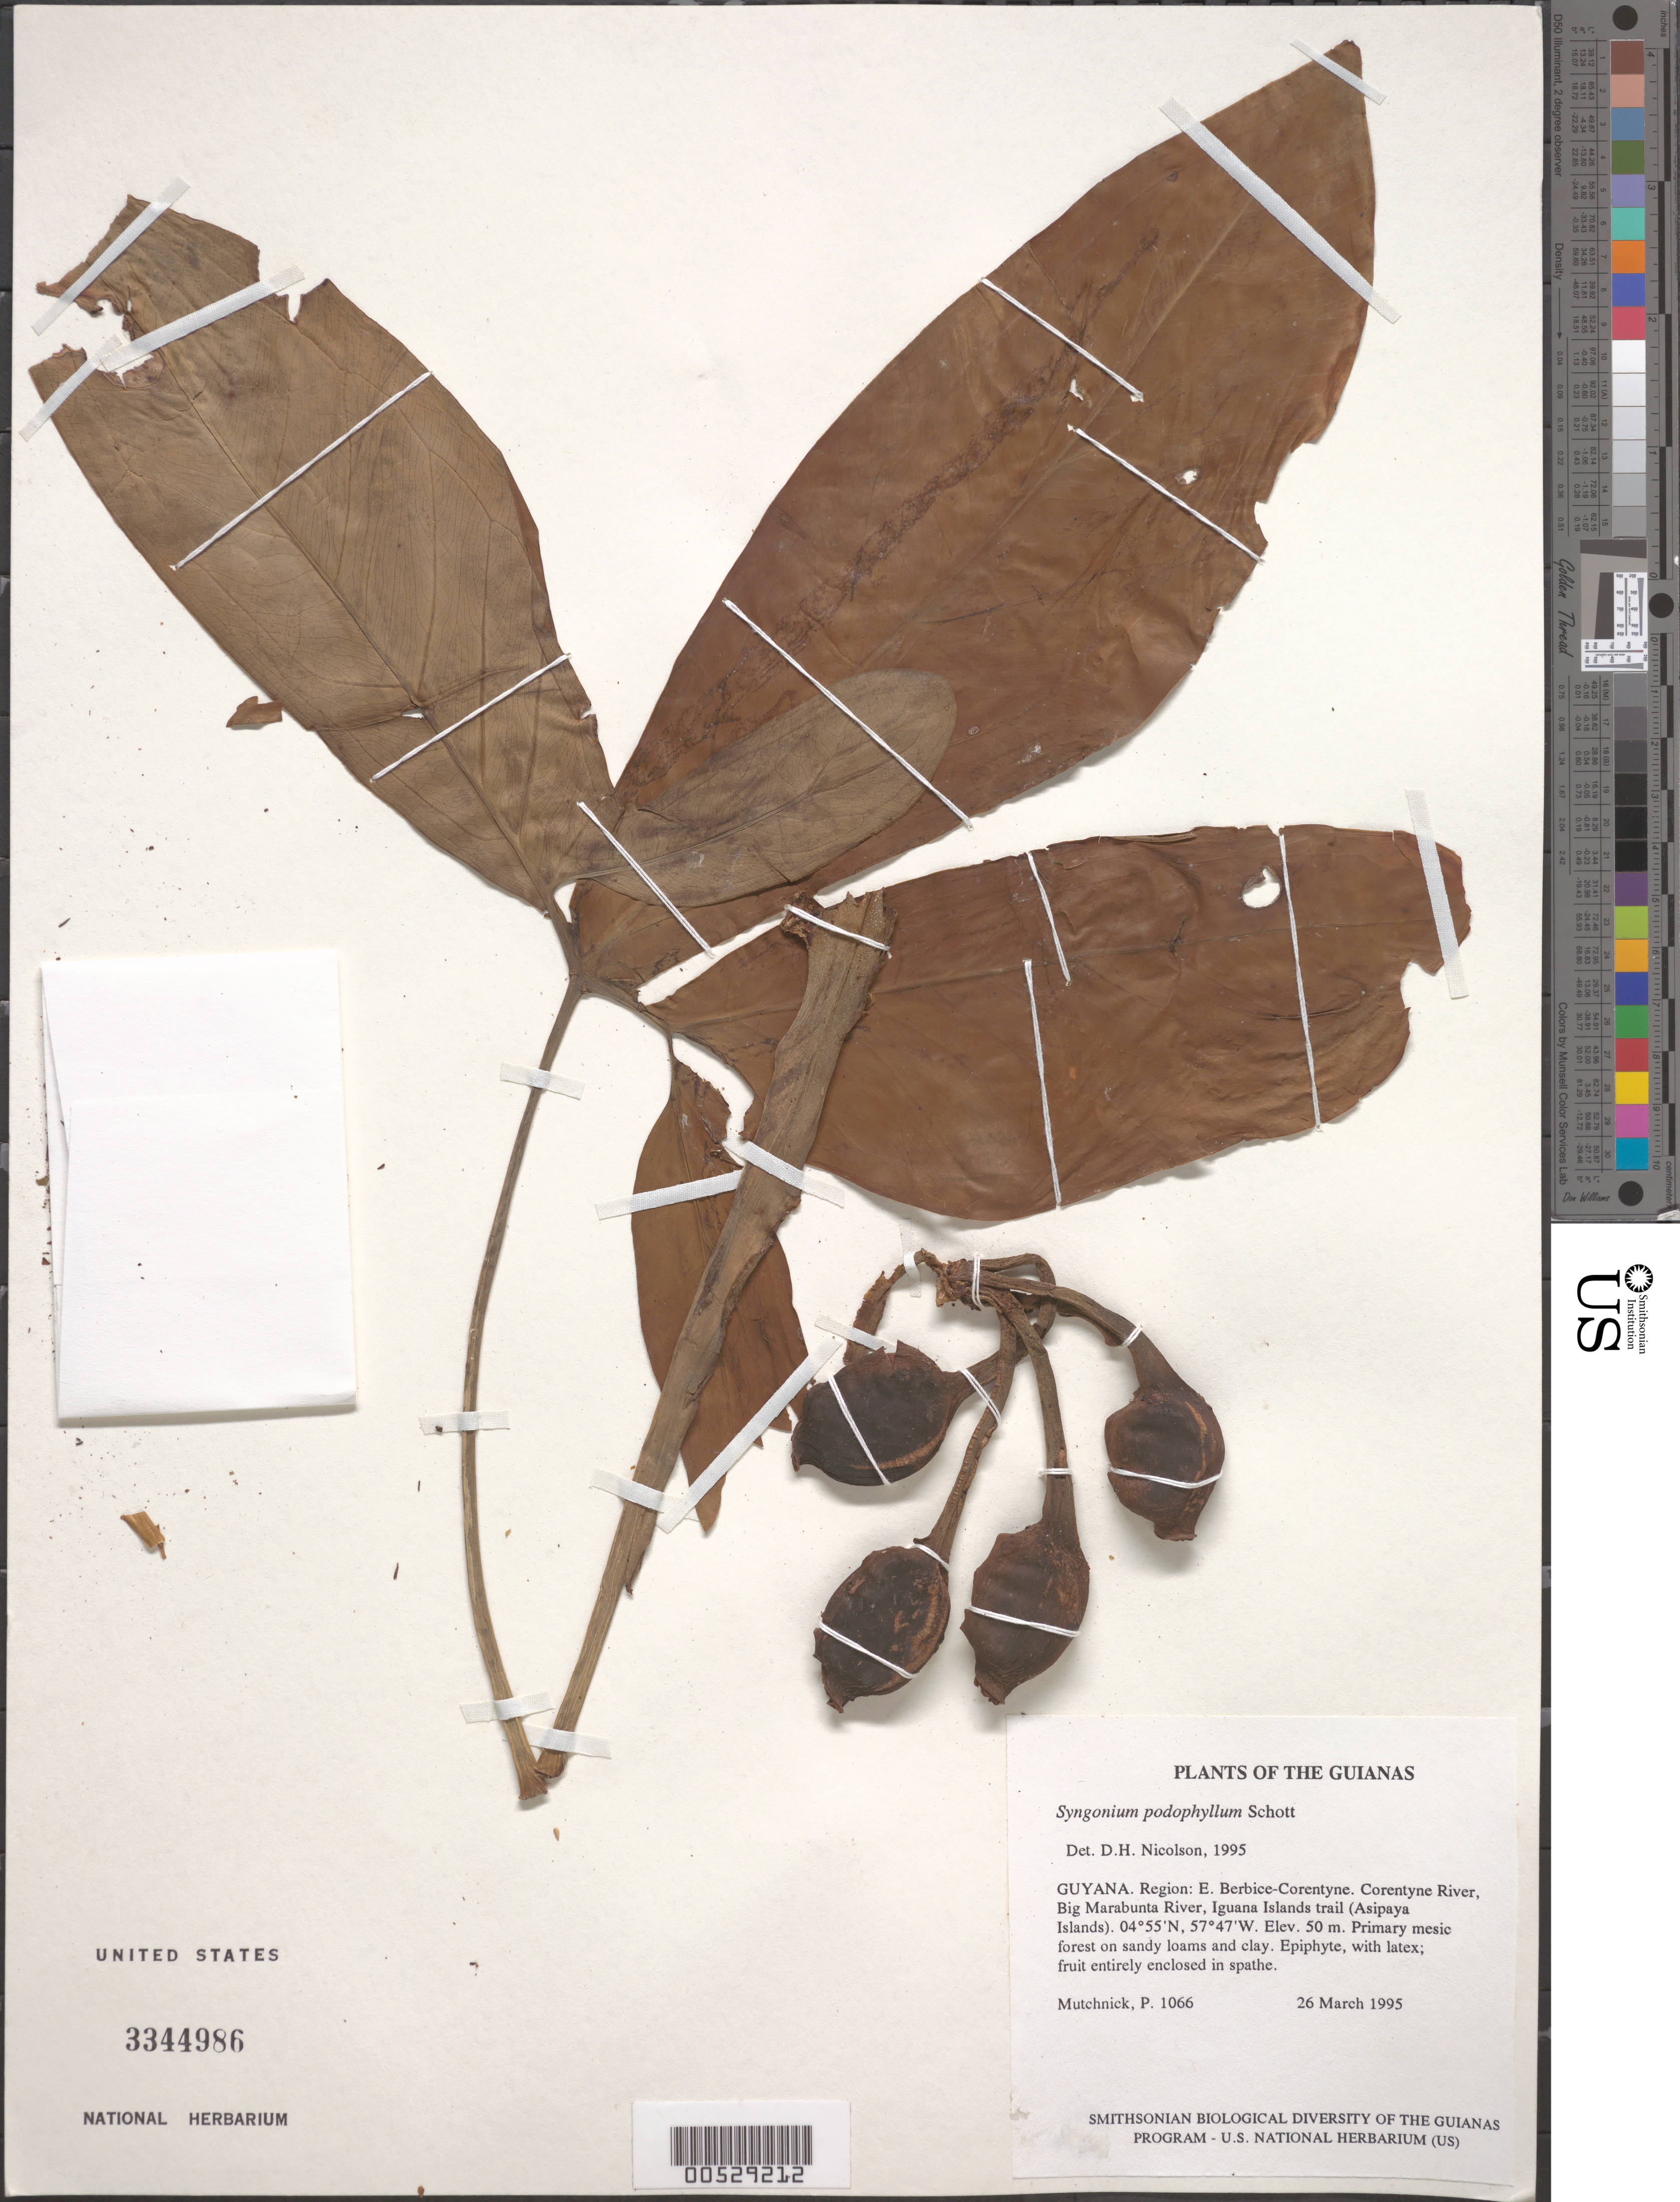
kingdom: Plantae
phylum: Tracheophyta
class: Liliopsida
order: Alismatales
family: Araceae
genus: Syngonium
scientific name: Syngonium podophyllum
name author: Schott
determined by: Nicolson, Dan H.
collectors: P. Mutchnick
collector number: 1066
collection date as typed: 26 March 1995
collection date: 1995-03-26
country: Guyana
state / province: E. Berbice-Corentyne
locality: Corentyne River, Big Marabunta River, Iguana Islands trail (Asipaya Islands)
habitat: Primary mesic forest on sandy loams and clay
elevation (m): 50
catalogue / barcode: US 3344986